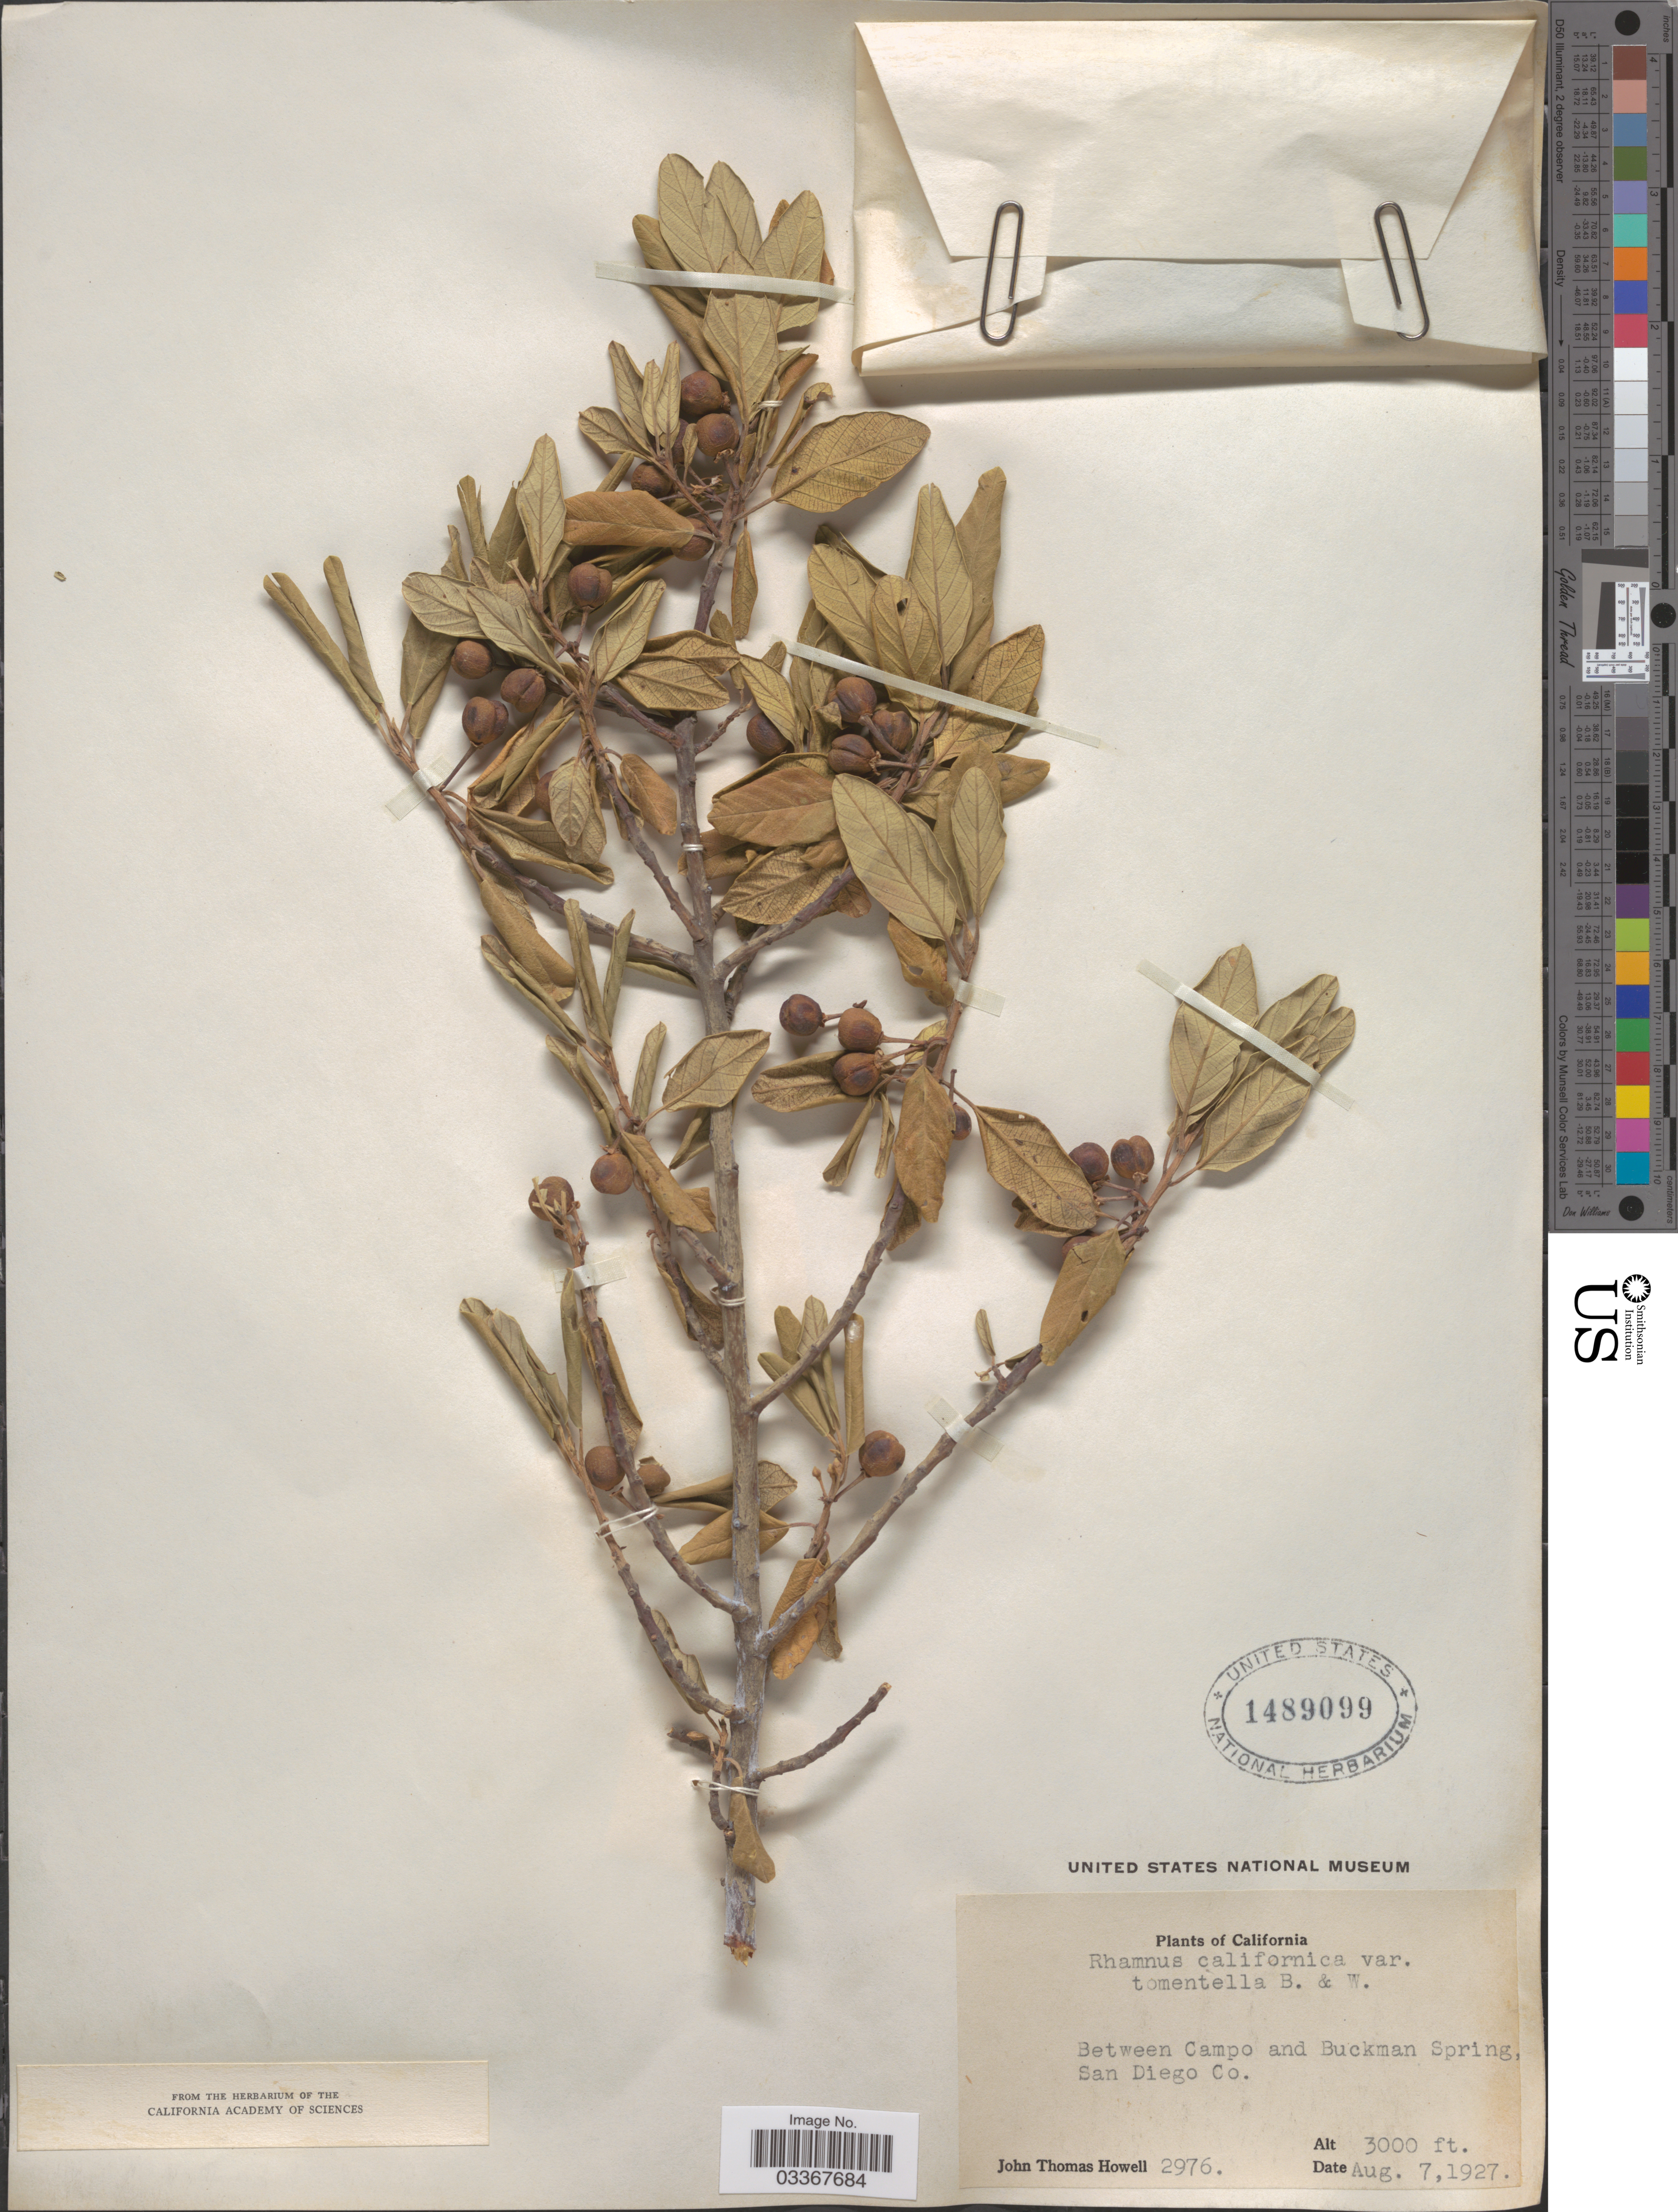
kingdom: Plantae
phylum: Tracheophyta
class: Magnoliopsida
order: Rosales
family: Rhamnaceae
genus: Frangula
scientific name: Frangula californica subsp. tomentella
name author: (Benth.) Kartesz & Gandhi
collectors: J. T. Howell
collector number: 2976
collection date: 1927-08-07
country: United States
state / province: California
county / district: San Diego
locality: Between Campo and Buckman Spring, San Diego Co.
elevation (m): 914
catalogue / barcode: US 1489099